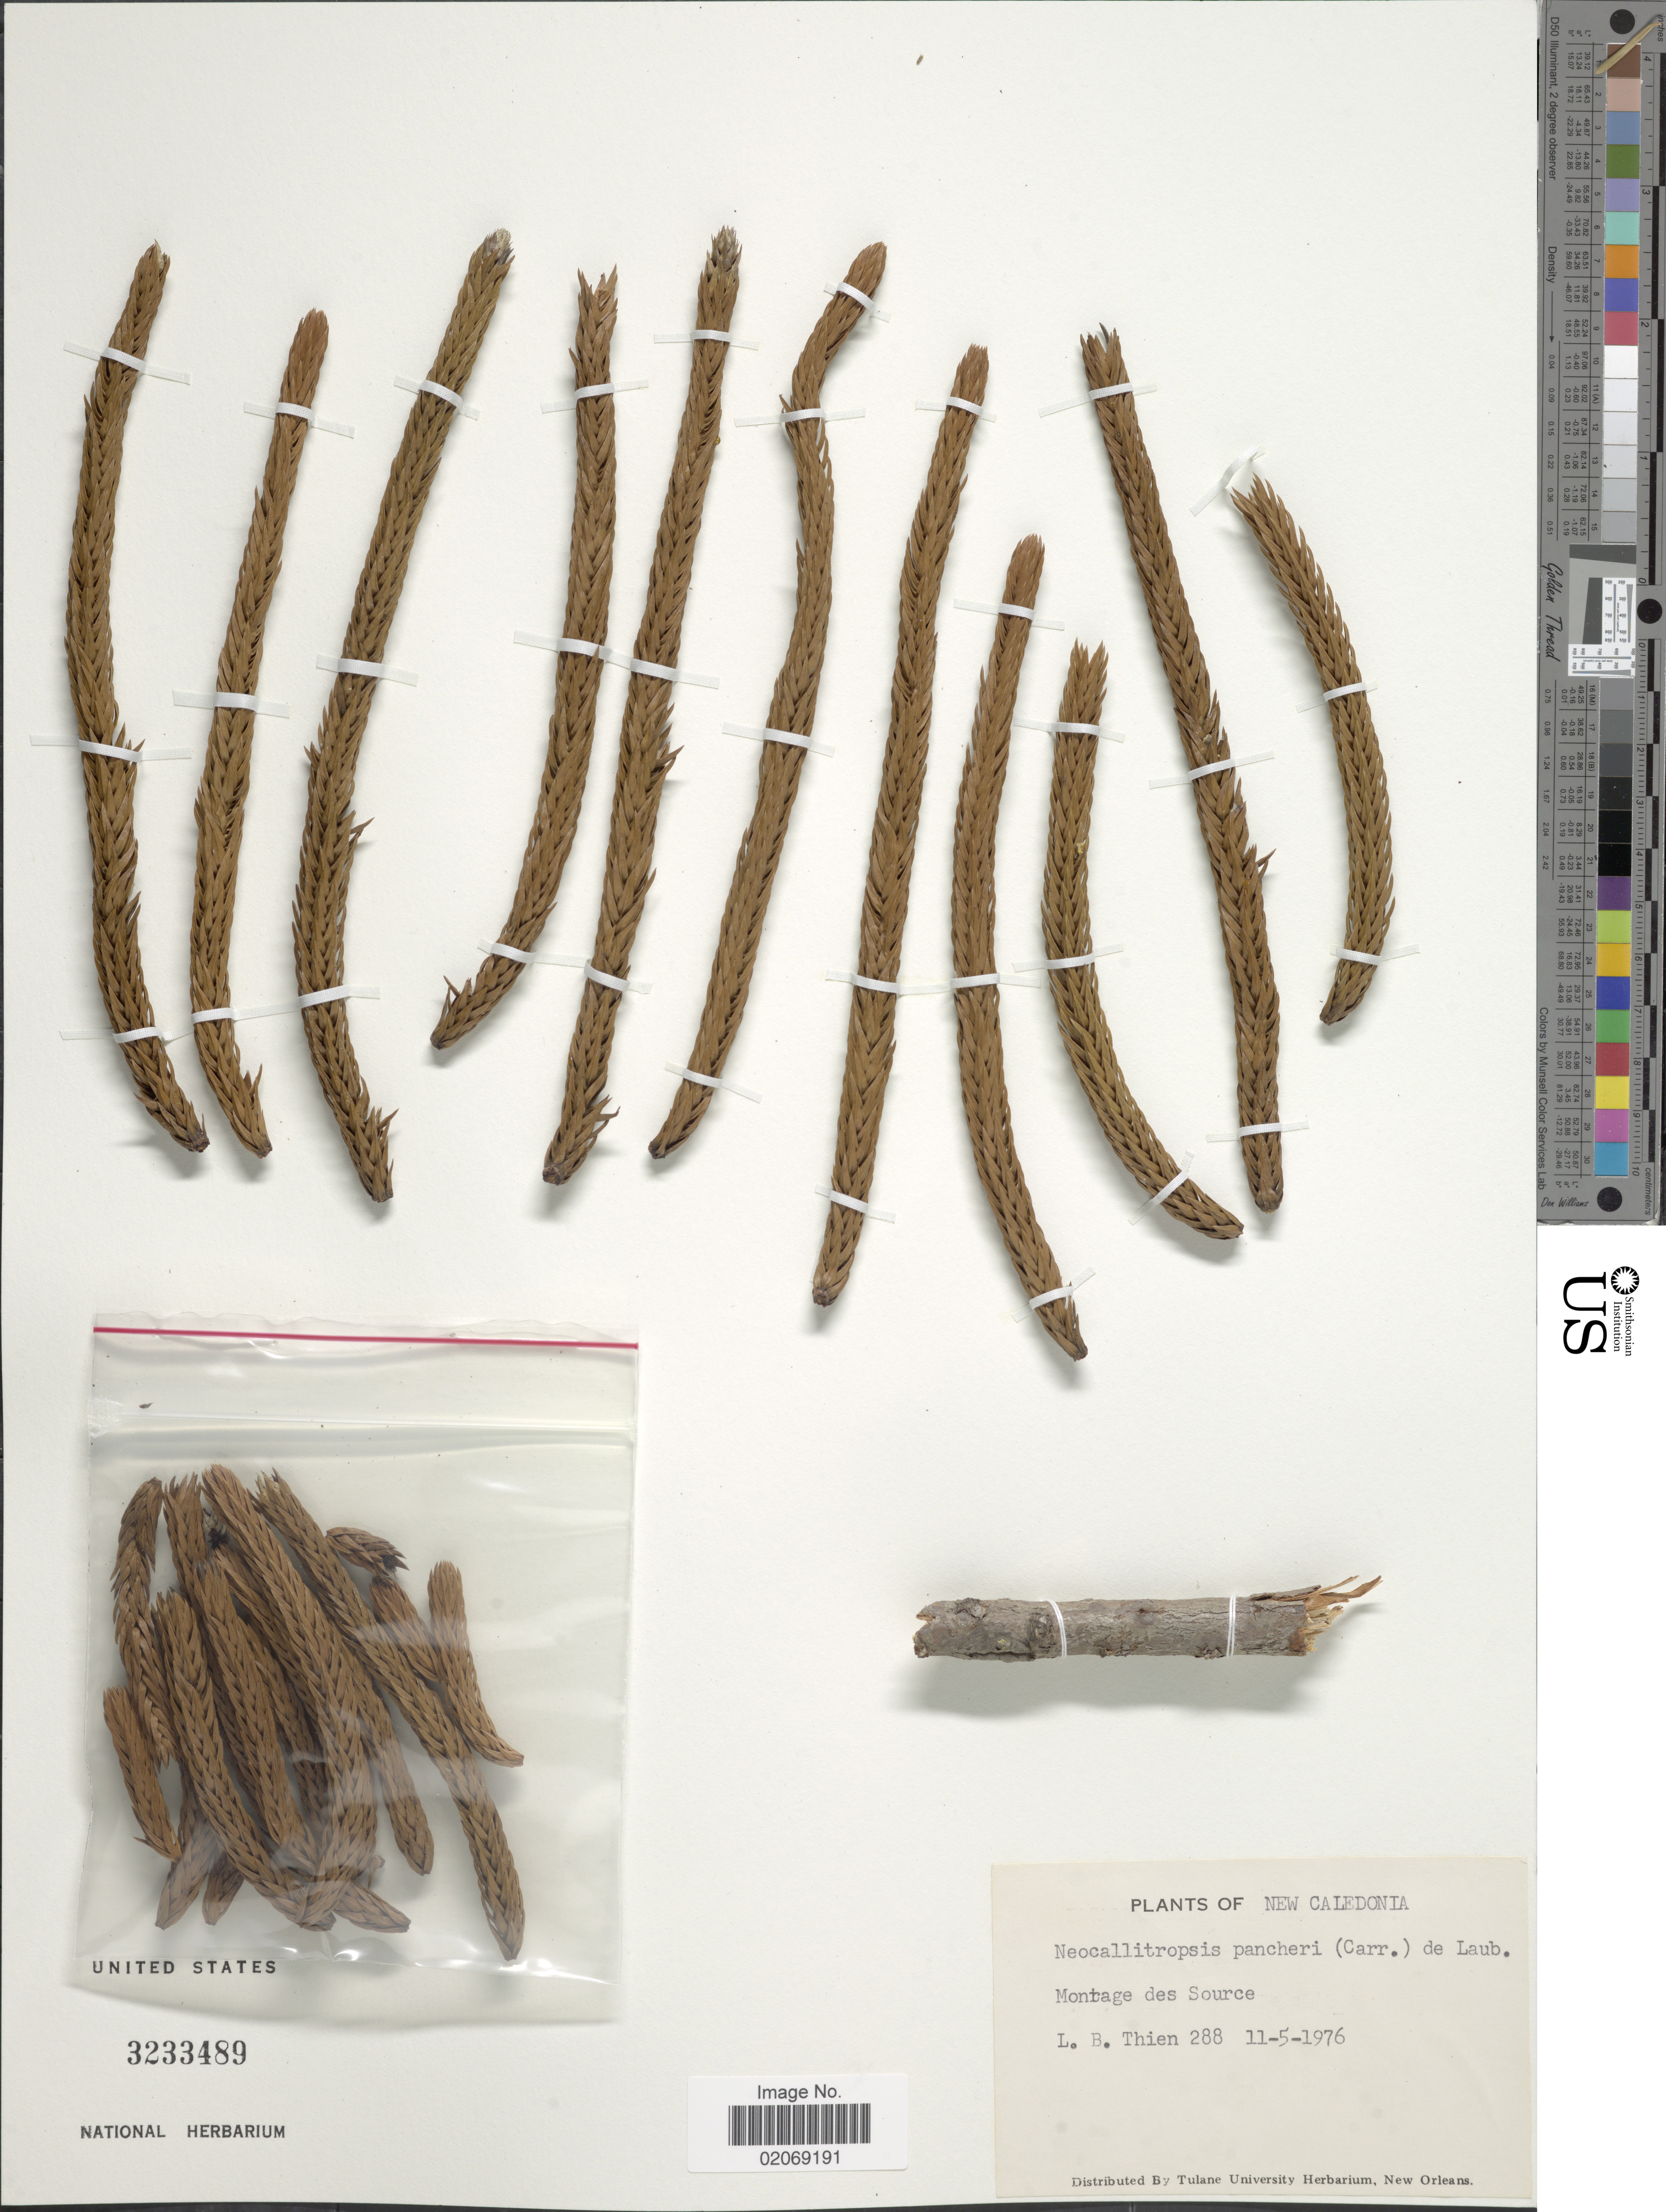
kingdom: Plantae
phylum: Tracheophyta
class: Pinopsida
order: Pinales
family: Cupressaceae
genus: Neocallitropsis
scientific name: Neocallitropsis pancheri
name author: (Carrière) de Laub.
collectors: L. Thien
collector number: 288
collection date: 1976-05-11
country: New Caledonia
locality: Montage des Source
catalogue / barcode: US 3233489